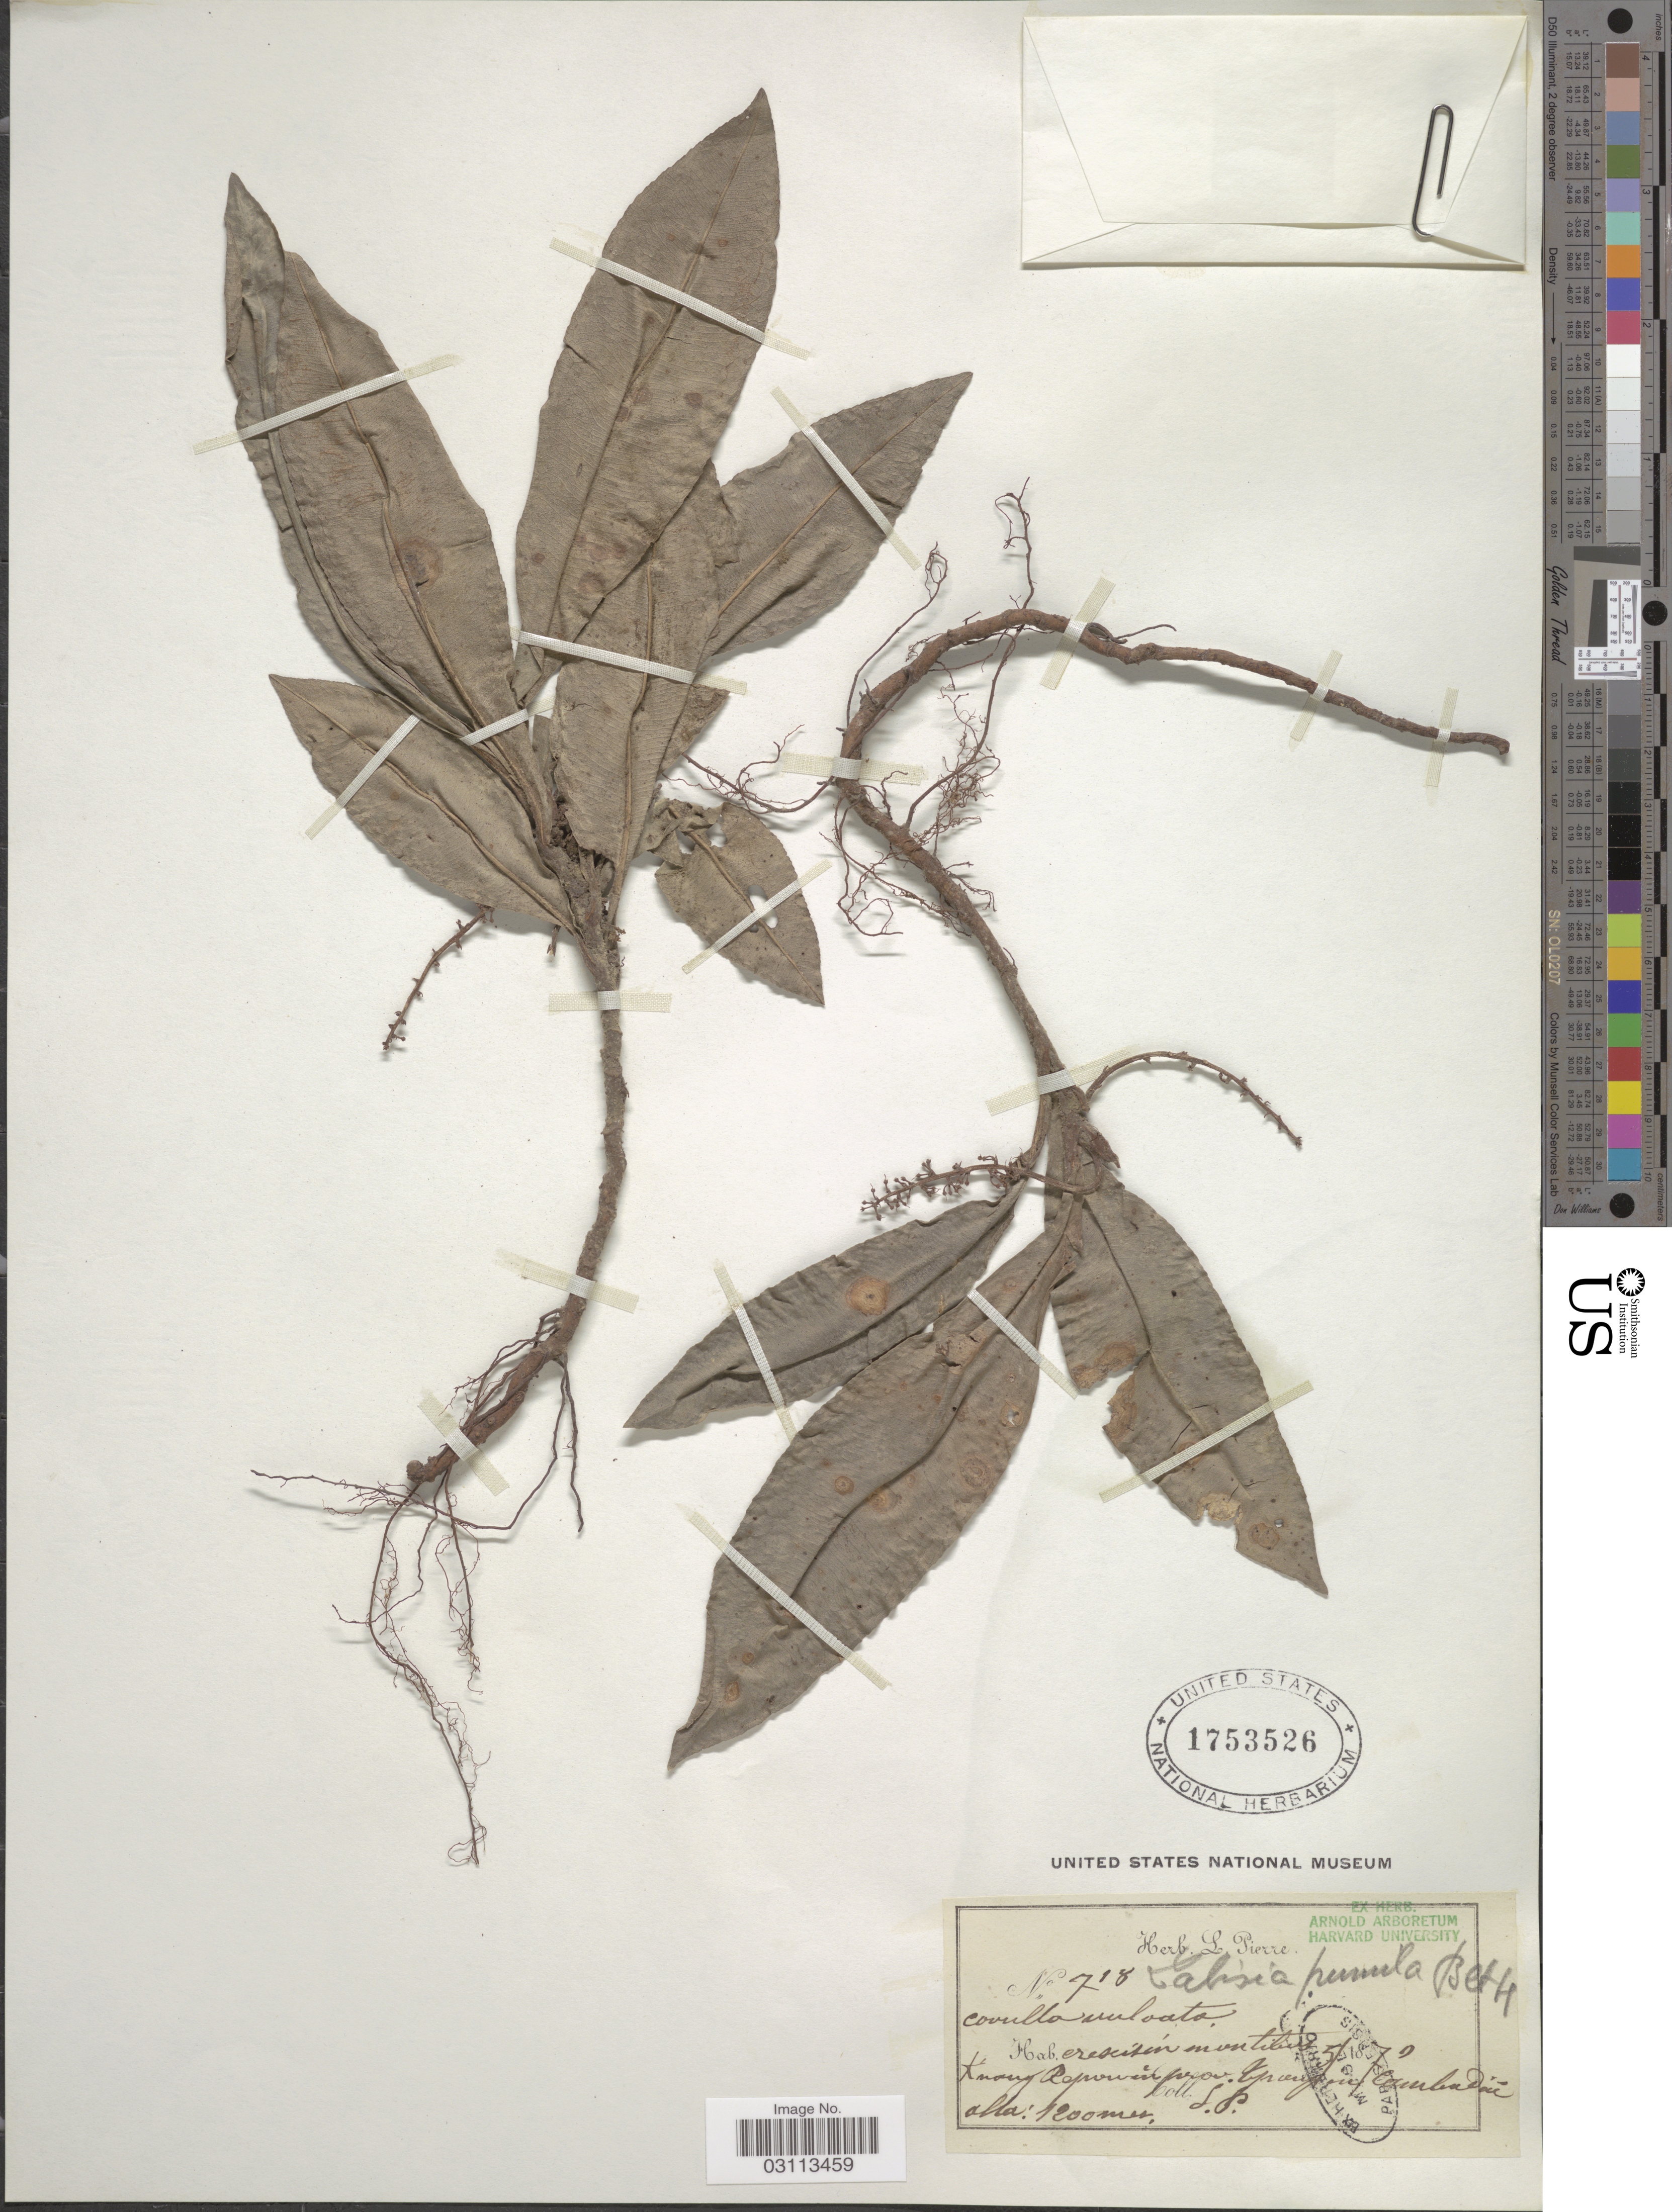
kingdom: Plantae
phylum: Tracheophyta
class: Magnoliopsida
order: Ericales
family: Primulaceae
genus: Labisia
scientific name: Labisia pumila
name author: (Blume) Fern.-Vill.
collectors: L. Pierre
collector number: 718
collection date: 1870-05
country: Cambodia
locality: Kuang Repoen in prov. Epong in Cambodia.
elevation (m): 1200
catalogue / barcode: US 1753526